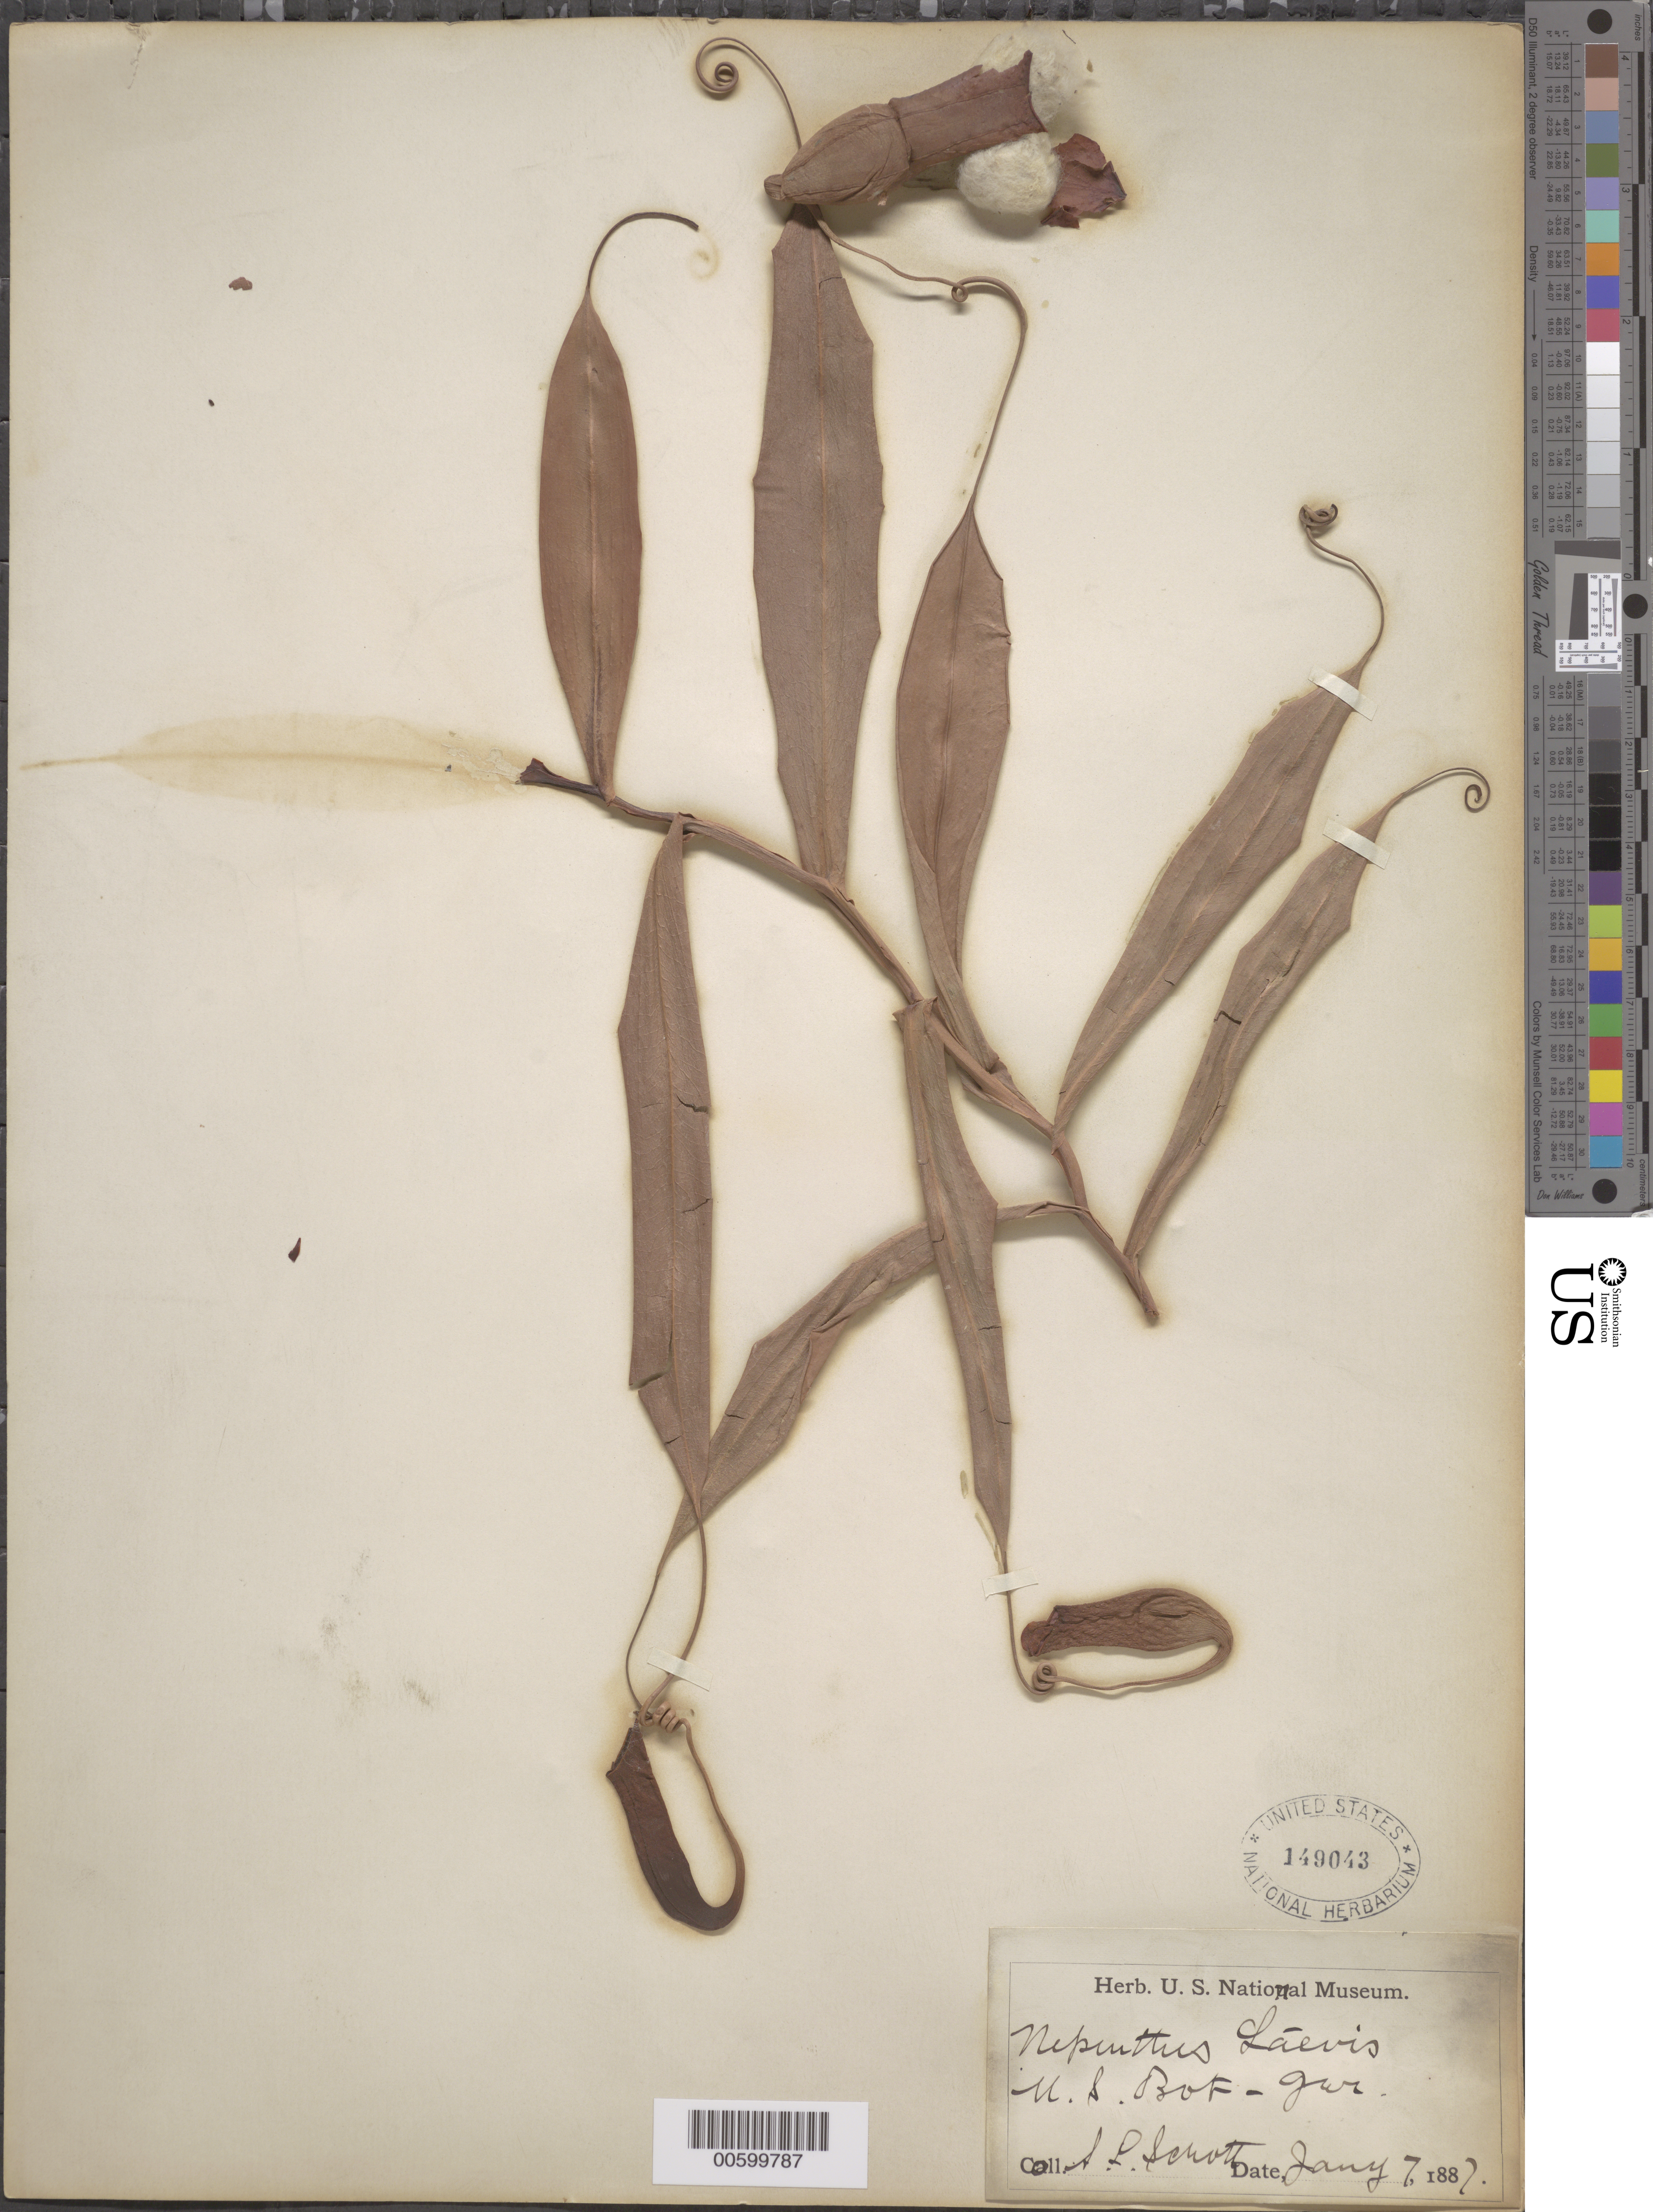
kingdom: Plantae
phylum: Tracheophyta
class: Magnoliopsida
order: Caryophyllales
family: Nepenthaceae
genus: Nepenthes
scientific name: Nepenthes gracilis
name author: Korth.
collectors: A. L. Schott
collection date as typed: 07 Jan 1887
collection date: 1887-01-07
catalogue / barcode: US 149043